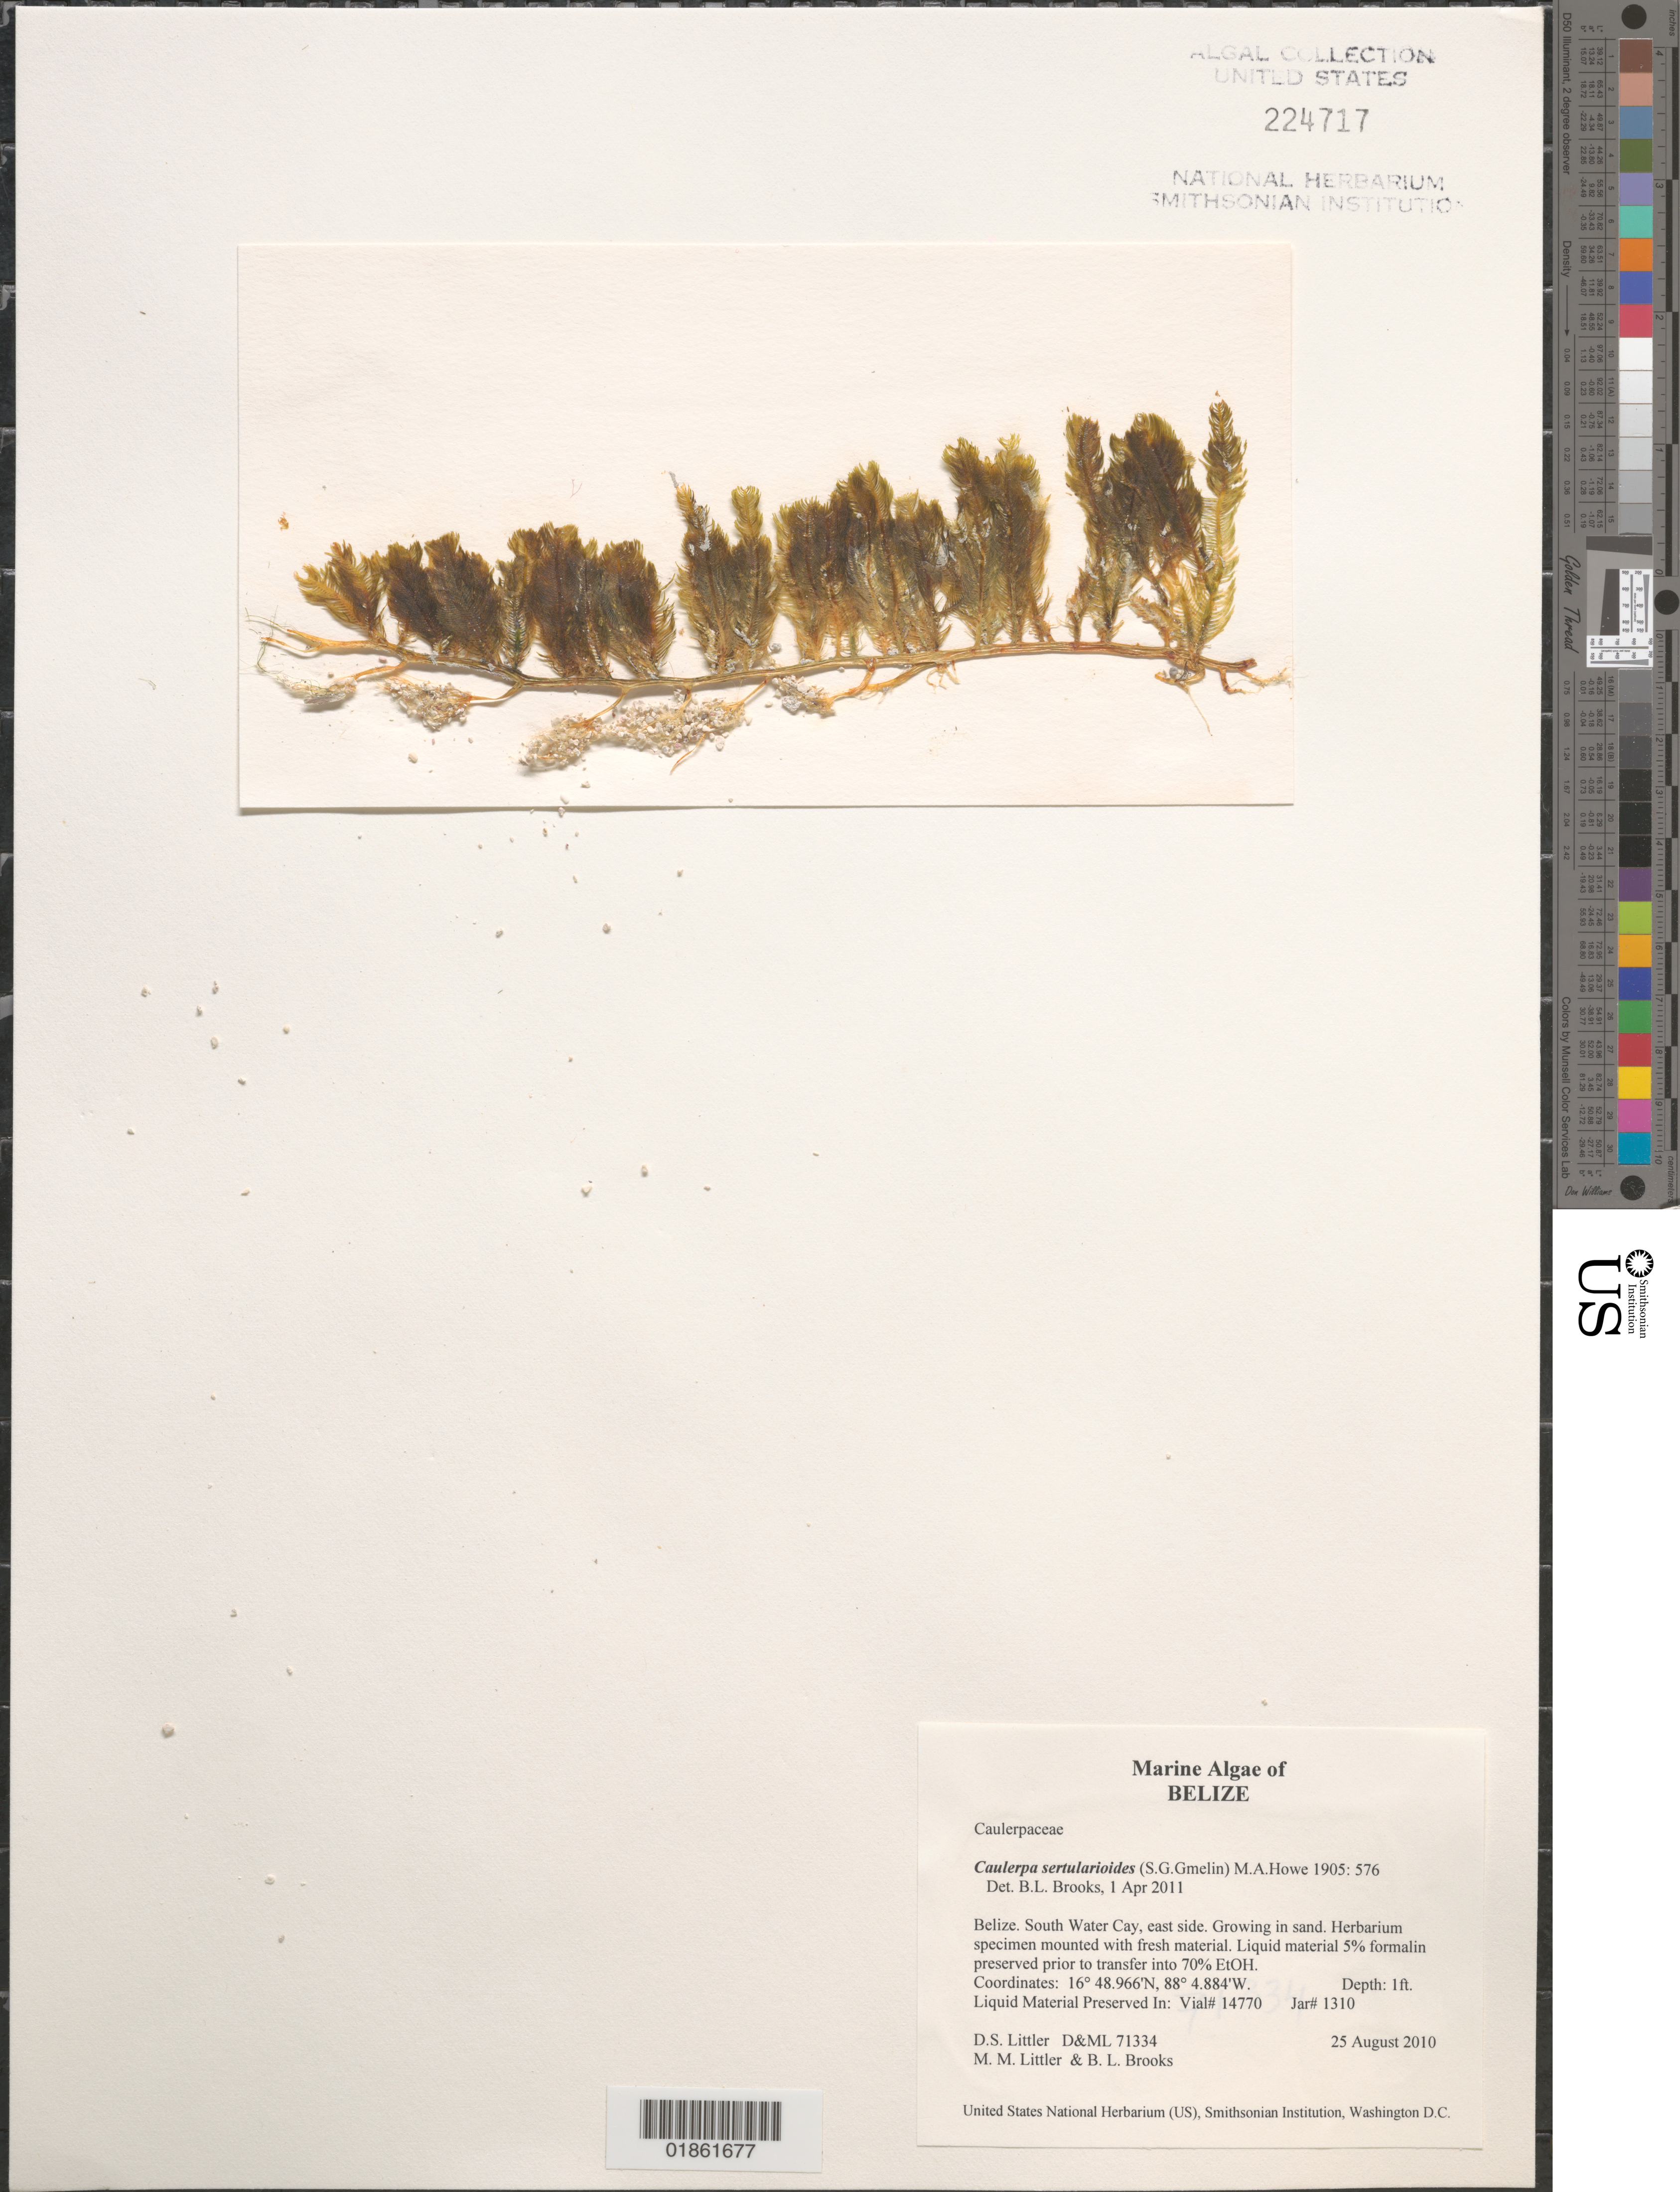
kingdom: Plantae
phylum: Chlorophyta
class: Ulvophyceae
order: Bryopsidales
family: Caulerpaceae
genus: Caulerpa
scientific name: Caulerpa sertularioides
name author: (S.G. Gmel.) M. Howe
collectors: D. S. Littler & M. M. Littler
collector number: D&ML 71334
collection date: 2010-08-25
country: Belize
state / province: Stann Creek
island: South Water Cay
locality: South Water Cay. E side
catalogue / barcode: US 224717